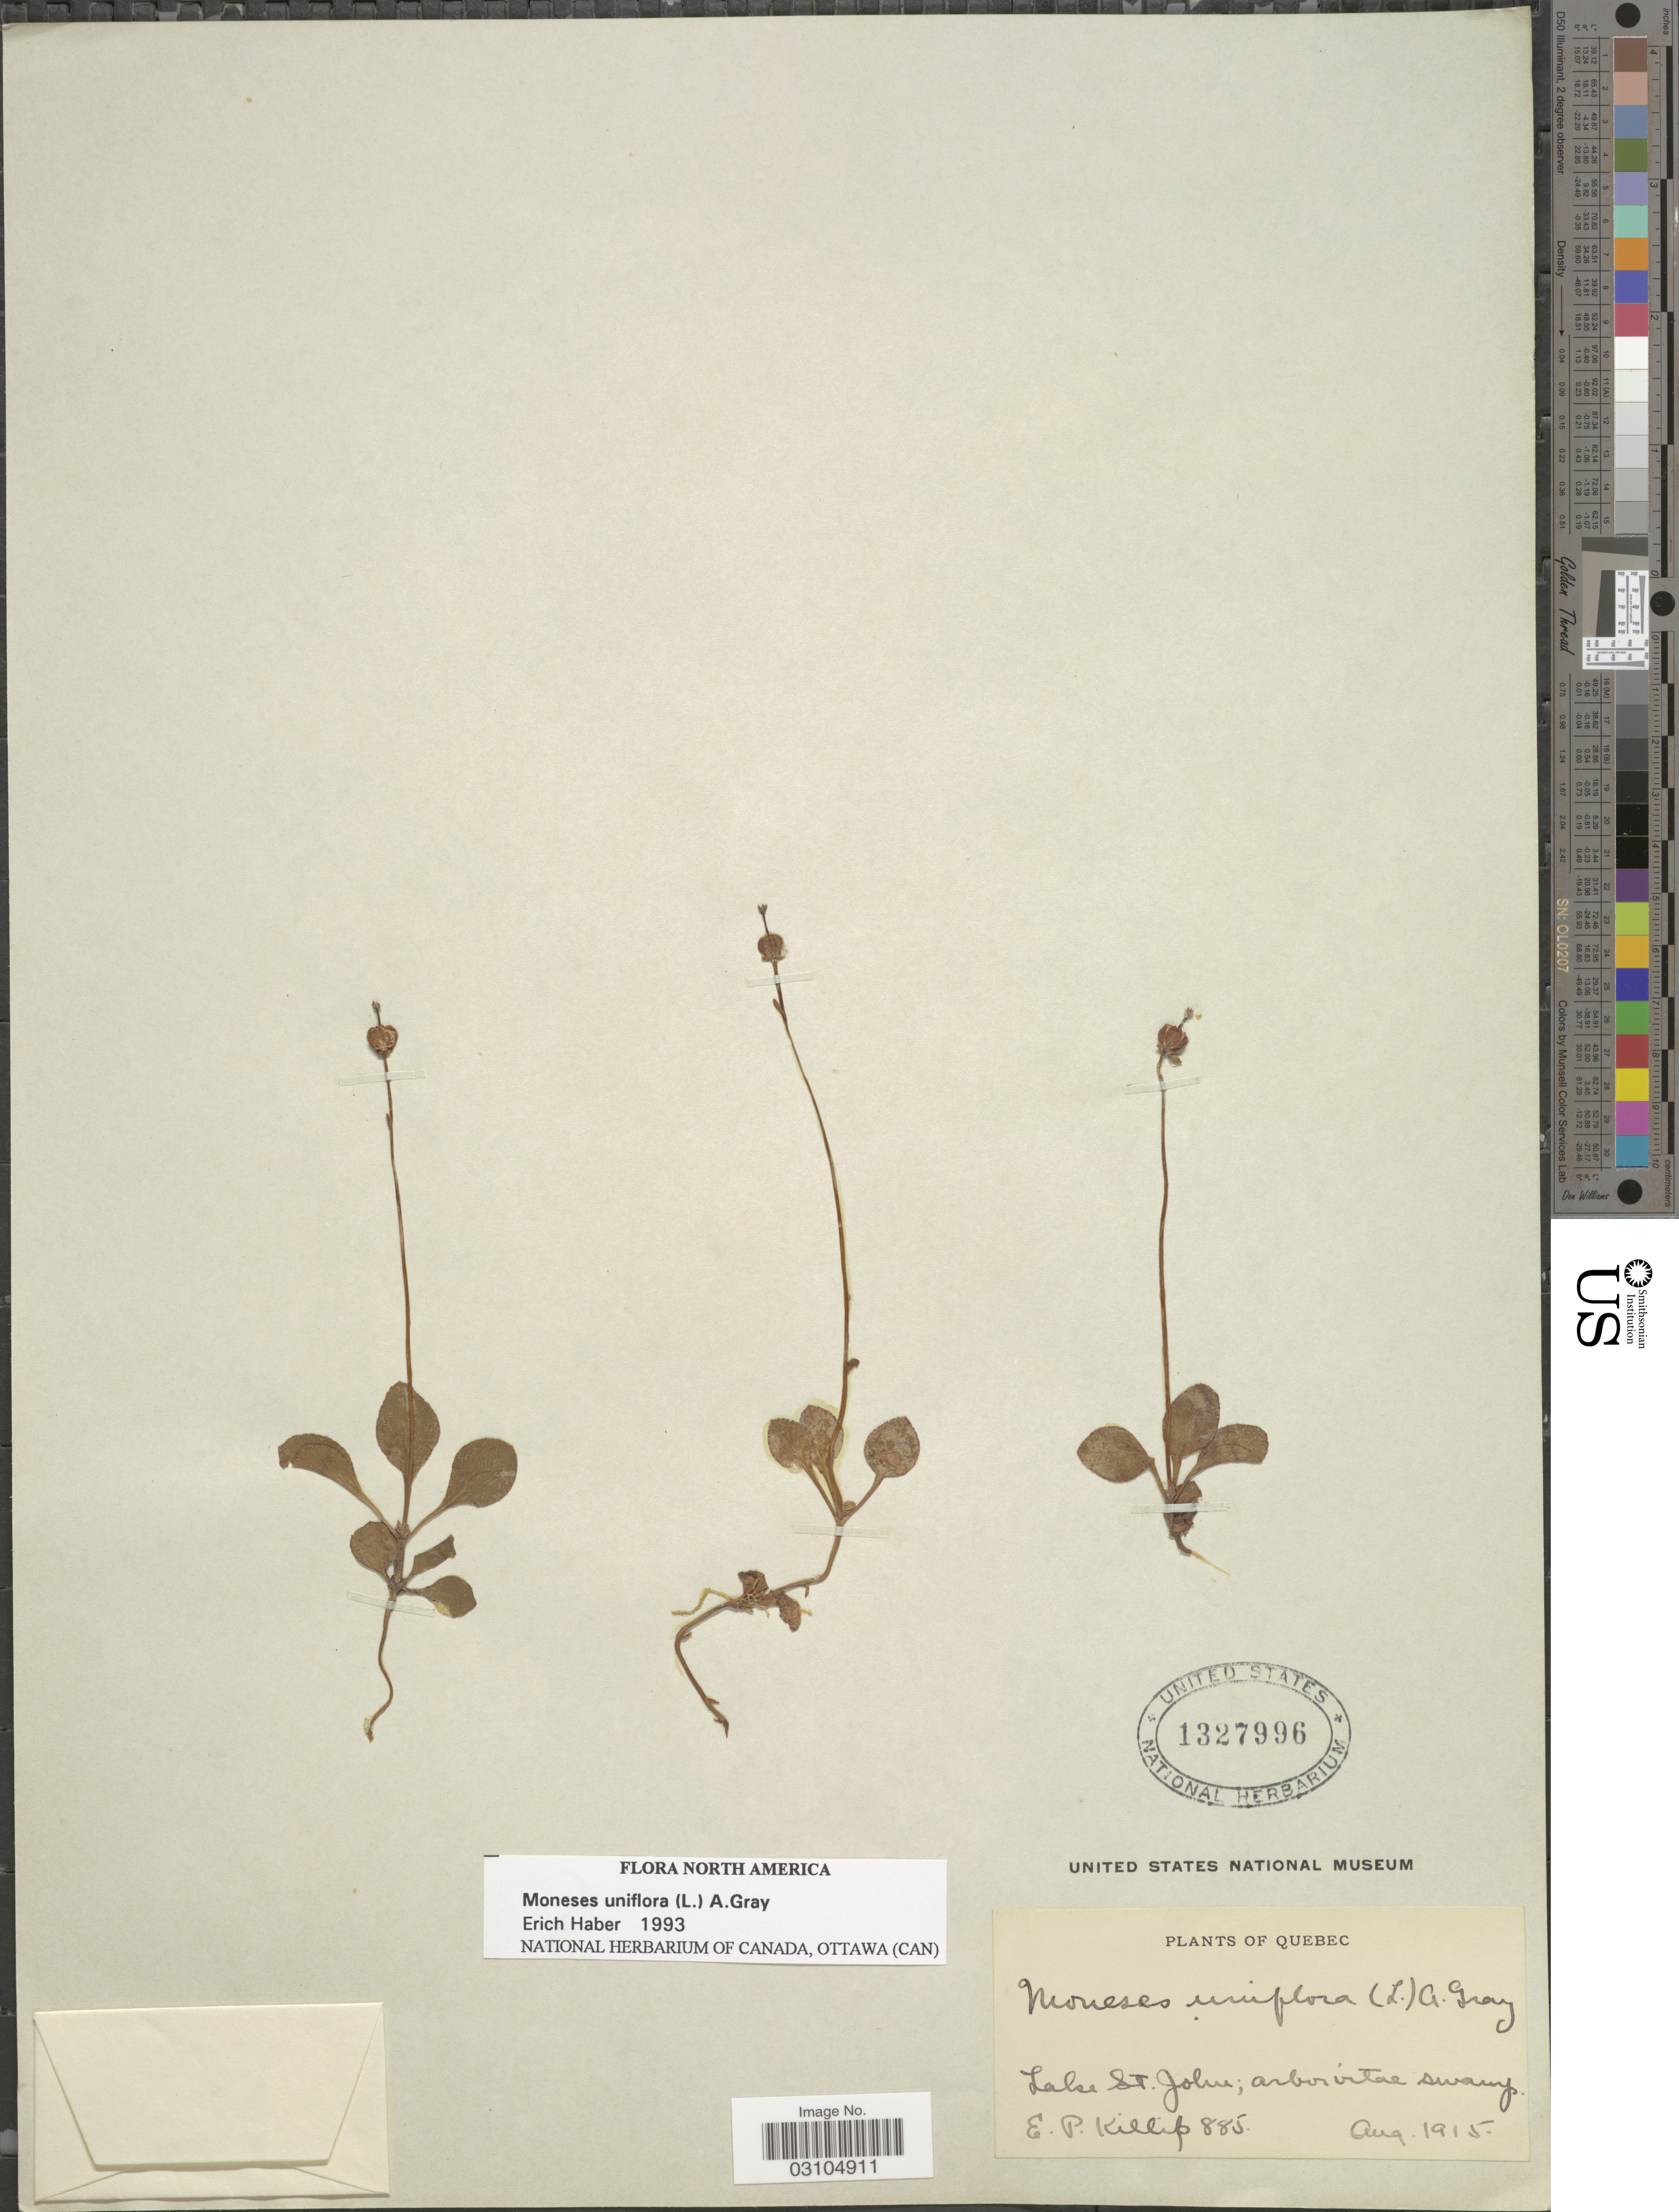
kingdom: Plantae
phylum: Tracheophyta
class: Magnoliopsida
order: Ericales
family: Ericaceae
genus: Moneses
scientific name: Moneses uniflora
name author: (L.) A. Gray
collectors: E. P. Killip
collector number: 885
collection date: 1915-08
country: Canada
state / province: Quebec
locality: Lake St. John.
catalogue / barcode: US 1327996